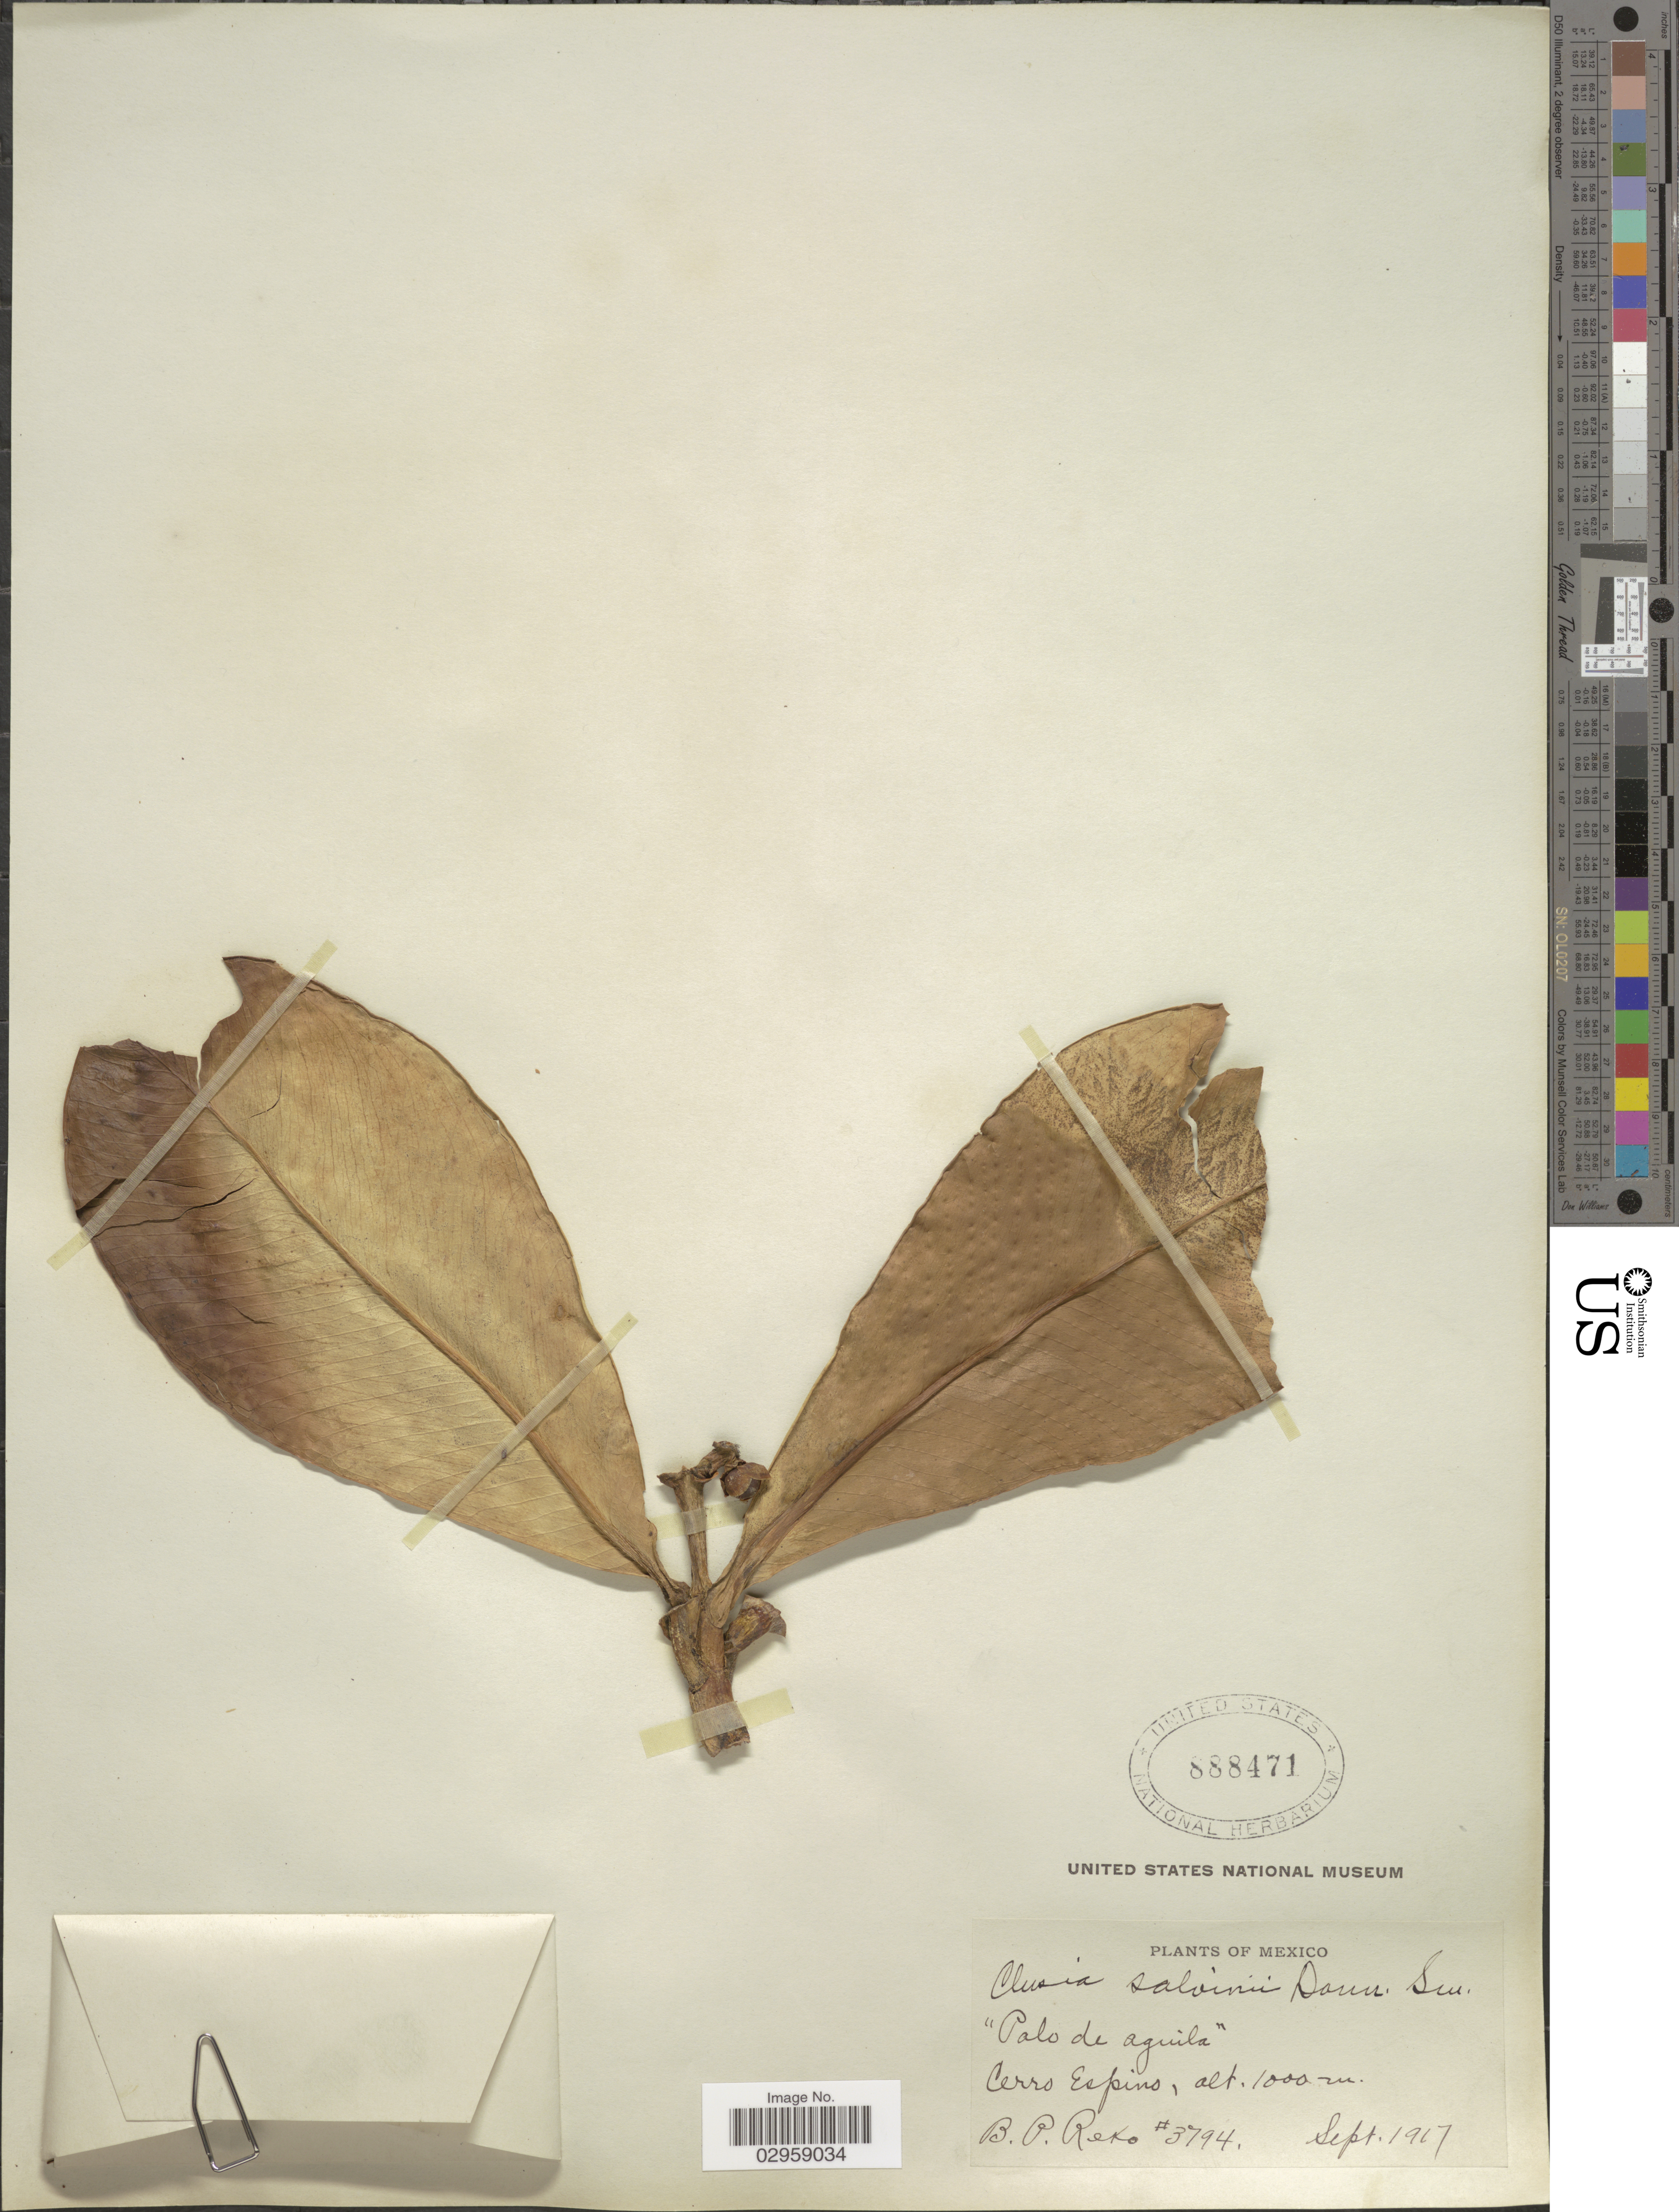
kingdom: Plantae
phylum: Tracheophyta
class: Magnoliopsida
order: Malpighiales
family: Clusiaceae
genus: Clusia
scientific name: Clusia salvinii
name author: Donn. Sm.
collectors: B. P. Reko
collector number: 3794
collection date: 1917-09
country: Mexico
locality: Pablo de aguila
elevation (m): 1000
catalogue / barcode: US 888471